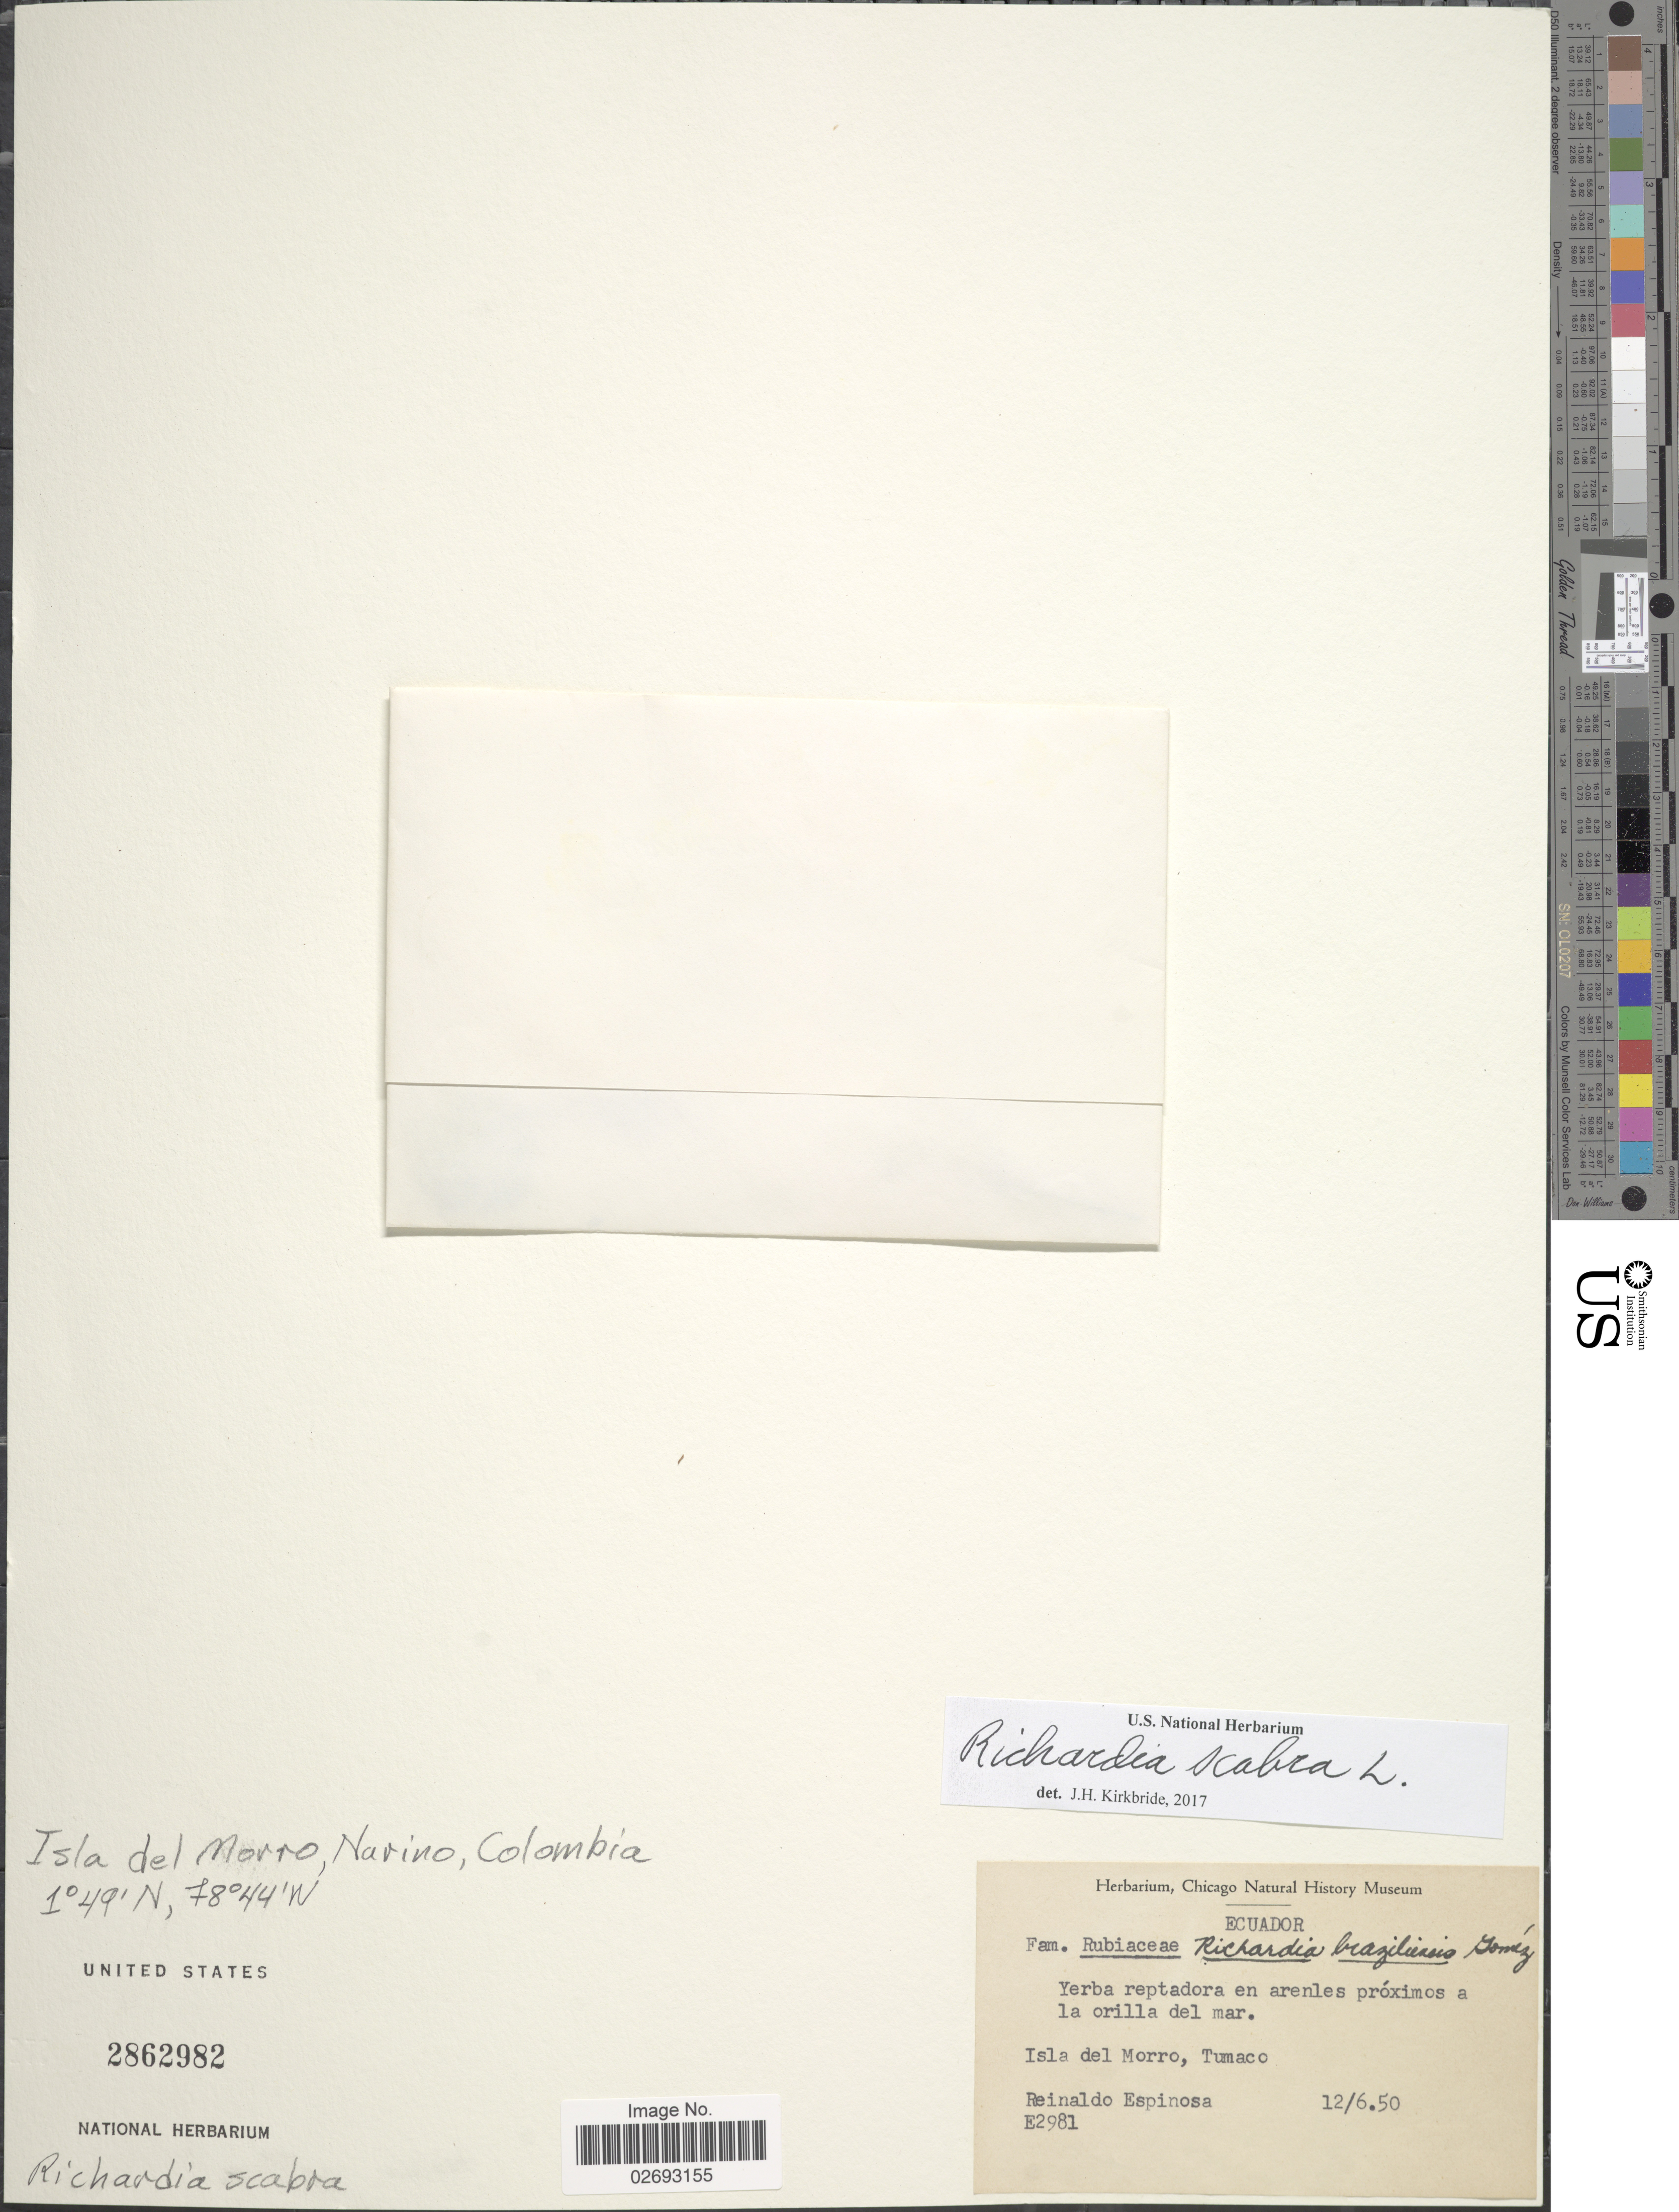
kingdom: Plantae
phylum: Tracheophyta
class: Magnoliopsida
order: Gentianales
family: Rubiaceae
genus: Richardia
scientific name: Richardia scabra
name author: L.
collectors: R. Espinosa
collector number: E2981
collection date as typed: Transcribed d/m/y: 12/6/50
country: Ecuador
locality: Isla del Morro, Tumaco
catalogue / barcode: US 2862982